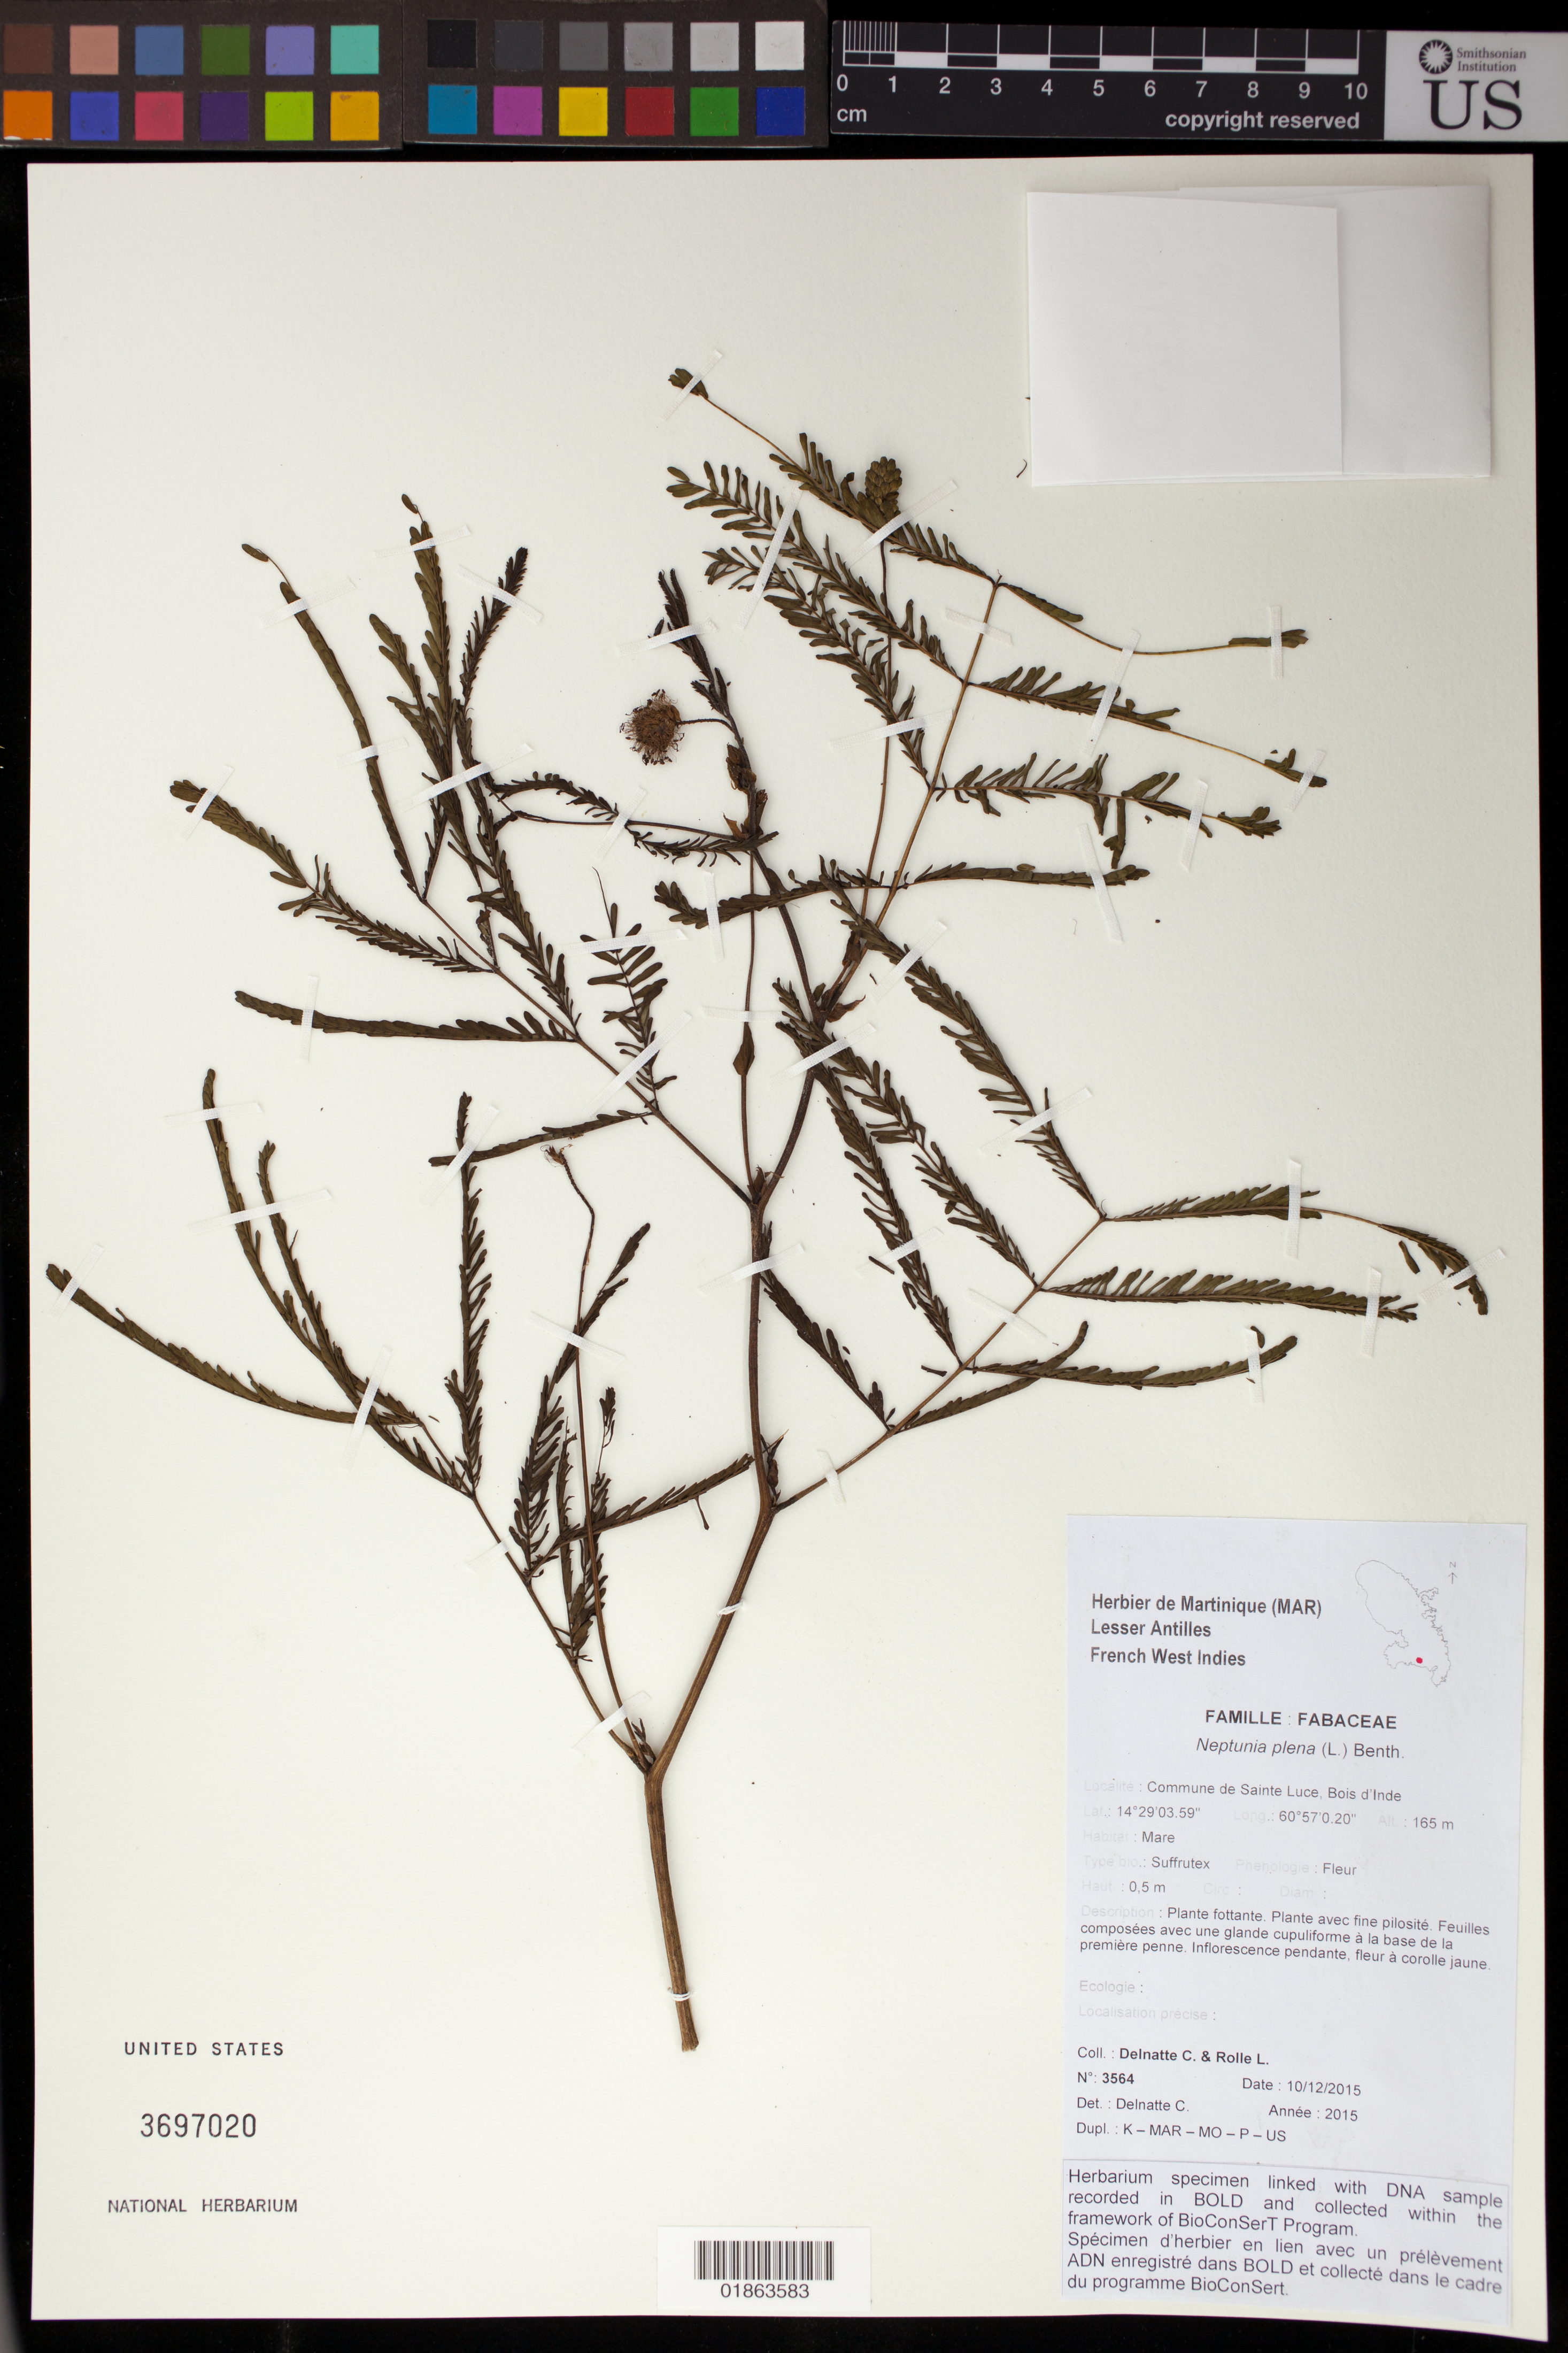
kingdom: Plantae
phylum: Tracheophyta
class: Magnoliopsida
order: Fabales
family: Fabaceae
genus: Neptunia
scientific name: Neptunia plena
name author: (L.) Benth.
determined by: Delnatte, C.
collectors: C. Delnatte & L. Rolle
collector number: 3564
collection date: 2015-12-10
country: Martinique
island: Martinique I.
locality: Commune de Sainte Luce, Bois d'Inde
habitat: Mare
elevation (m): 165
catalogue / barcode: US 3697020